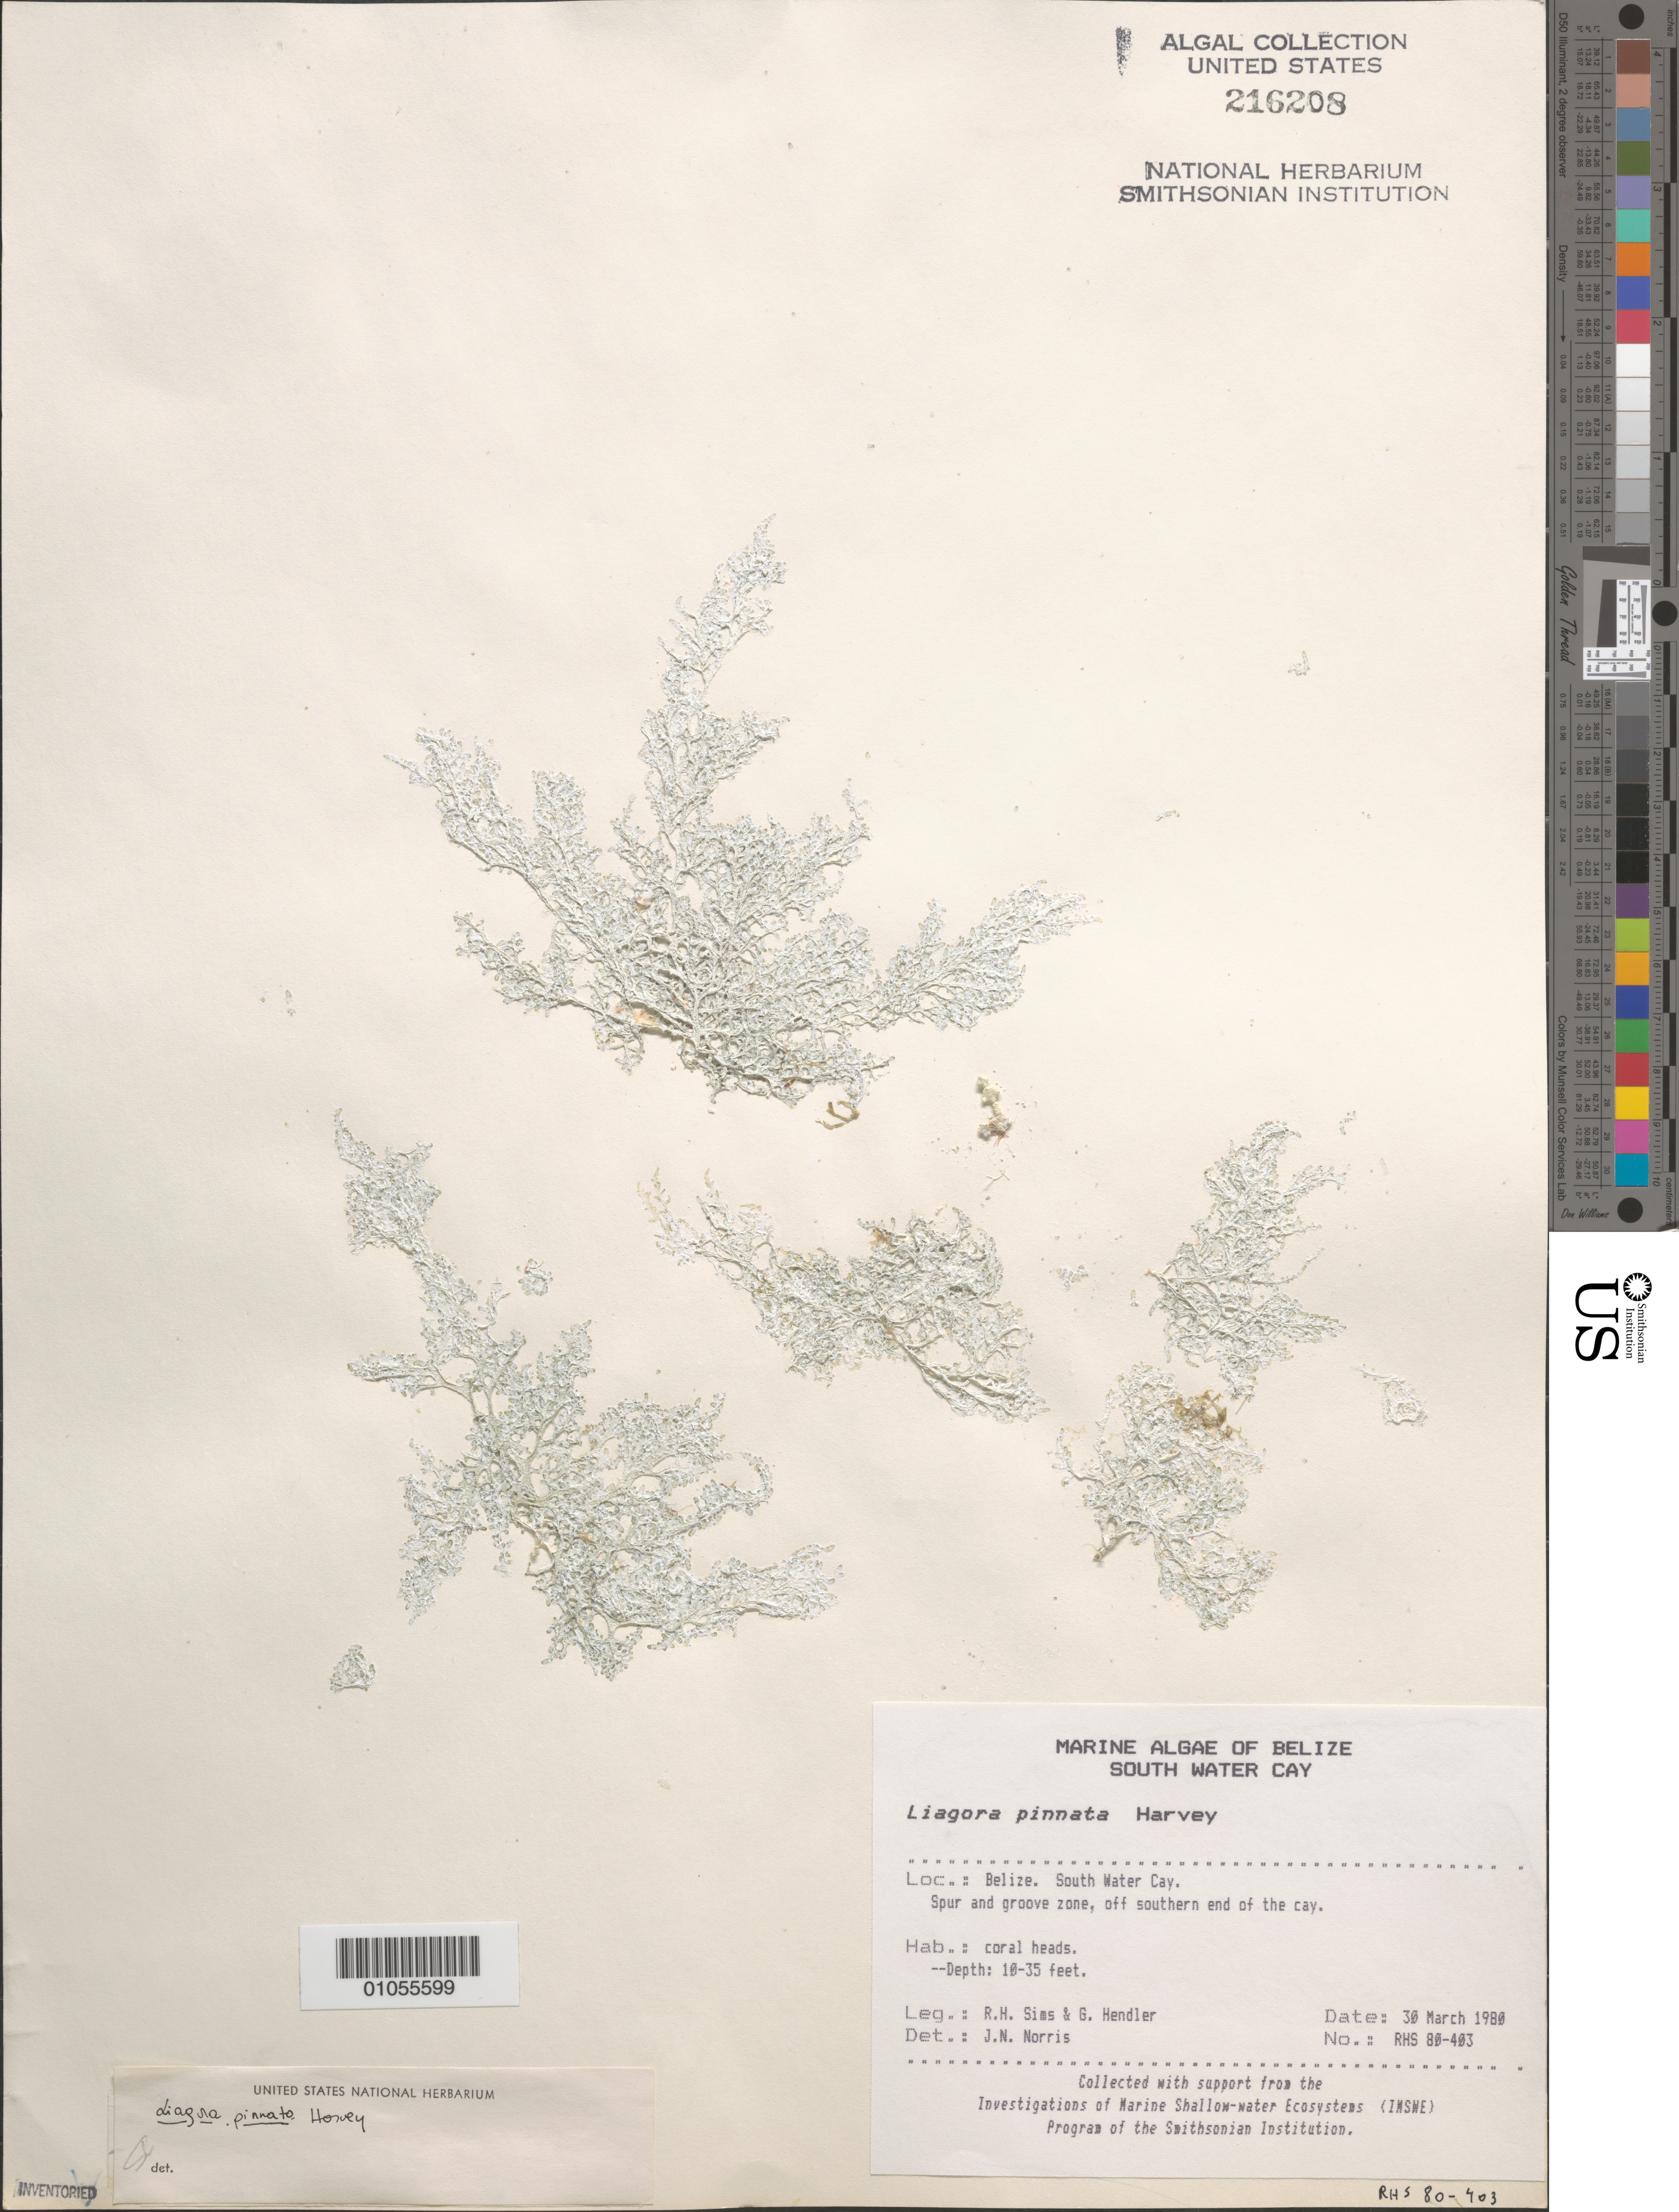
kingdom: Plantae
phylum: Rhodophyta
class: Florideophyceae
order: Nemaliales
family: Liagoraceae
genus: Liagora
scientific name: Liagora pinnata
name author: Harv.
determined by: Norris, James N.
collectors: R. H. Sims & G. Hendler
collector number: RHS 80-403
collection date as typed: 30 Mar 1980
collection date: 1980-03-30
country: Belize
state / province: Stann Creek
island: South Water Cay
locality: Spur and groove zone off south end of the cay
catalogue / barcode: US 216208